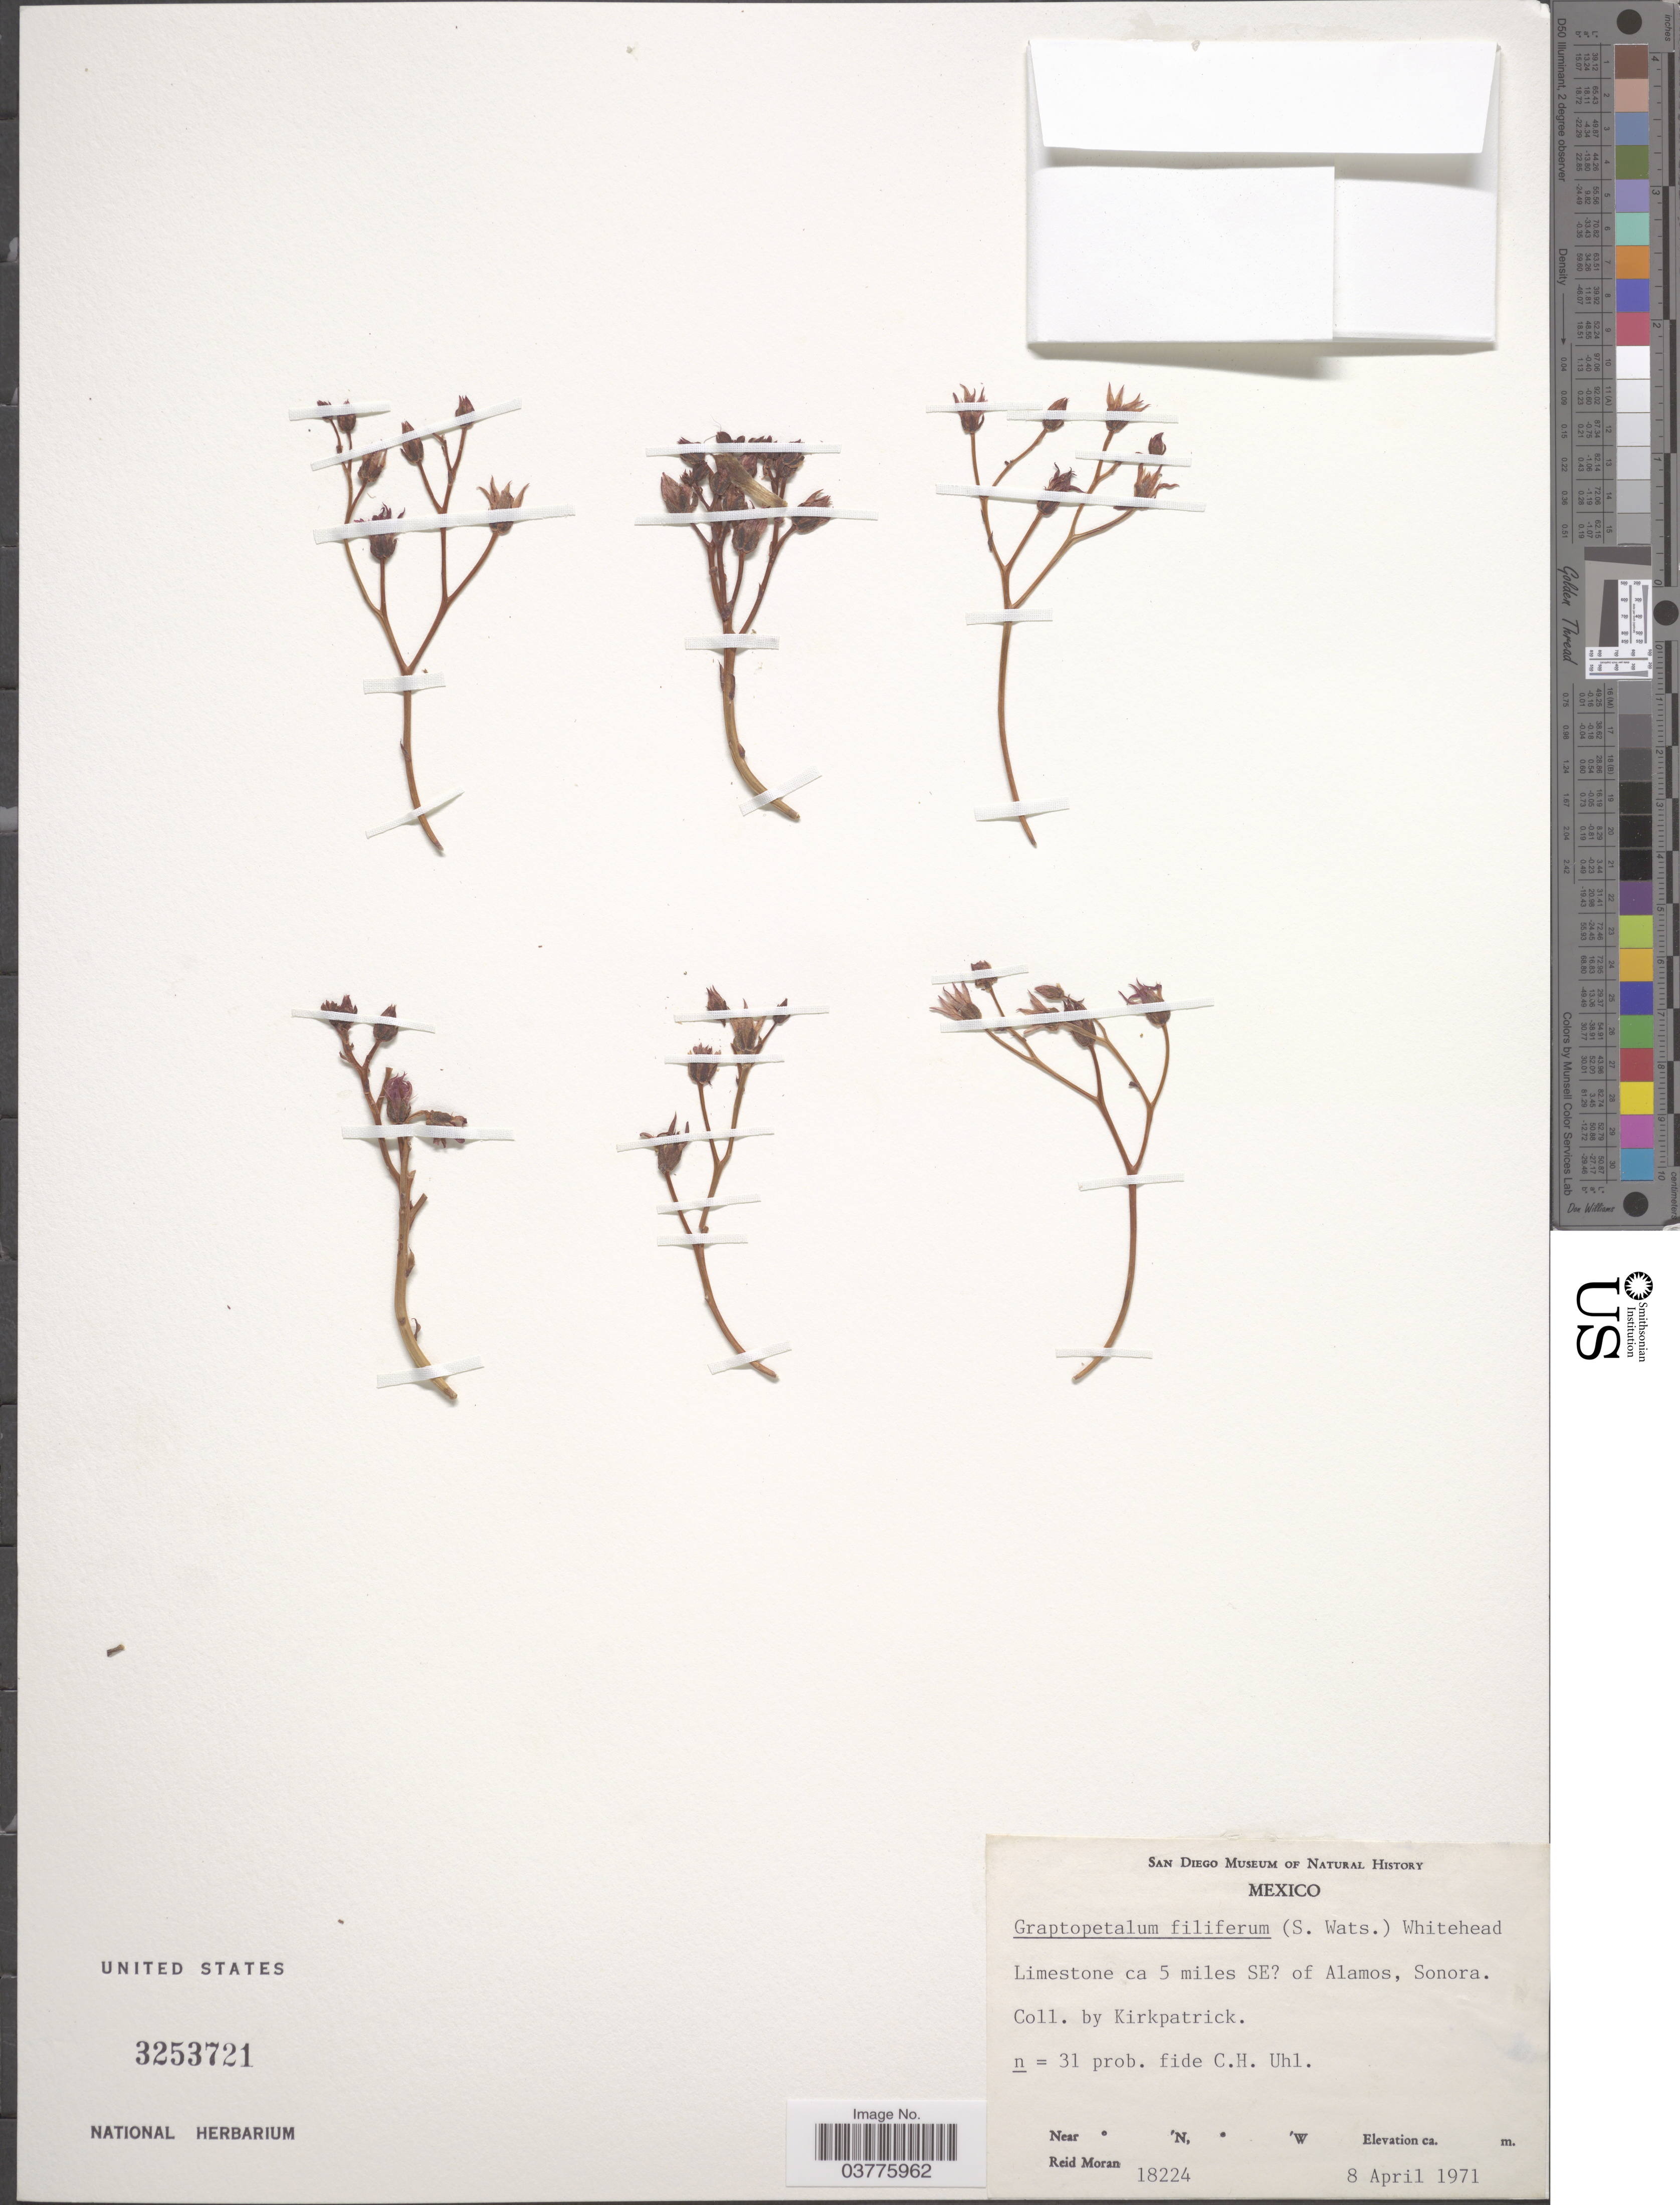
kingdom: Plantae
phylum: Tracheophyta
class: Magnoliopsida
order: Saxifragales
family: Crassulaceae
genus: Graptopetalum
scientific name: Graptopetalum filiferum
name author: (S. Watson) J. Whitehead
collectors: Kirkpatrick & R. Moran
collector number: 18224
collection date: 1971-04-08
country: Mexico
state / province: Sonora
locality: Limestone ca 5 miles SE? of Alamos.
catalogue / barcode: US 3253721